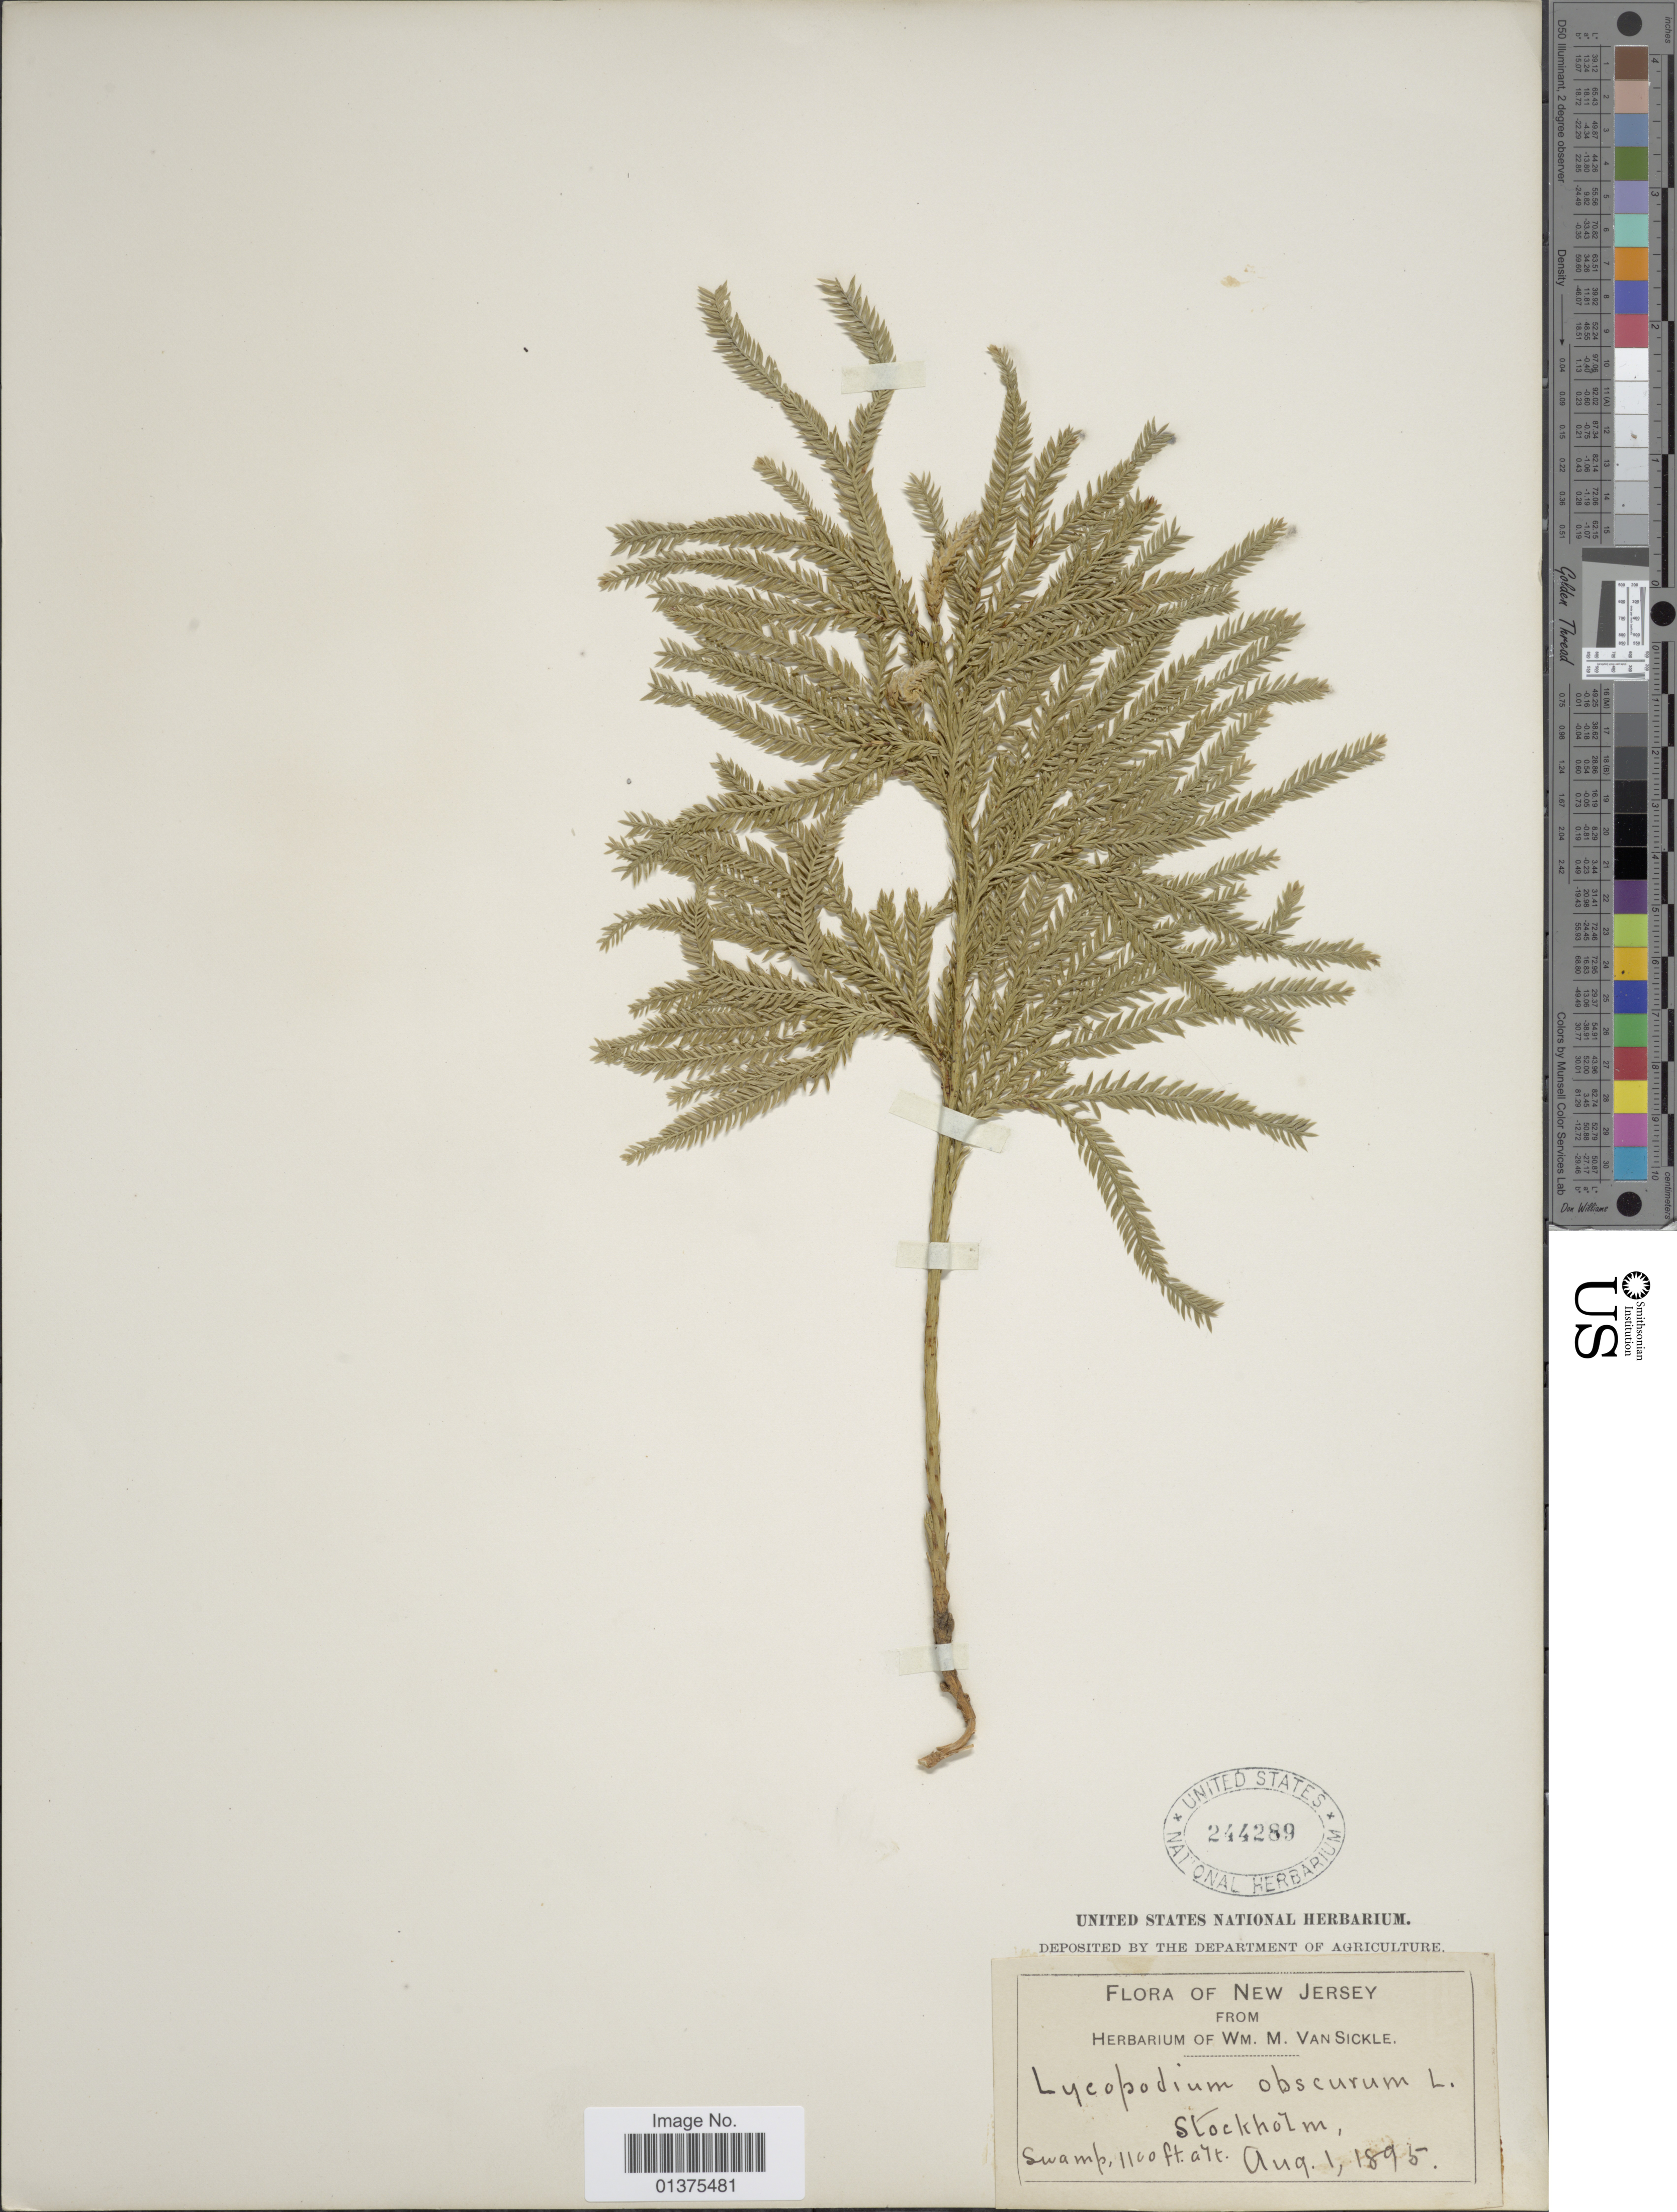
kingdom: Plantae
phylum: Tracheophyta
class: Lycopodiopsida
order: Lycopodiales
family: Lycopodiaceae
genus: Dendrolycopodium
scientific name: Dendrolycopodium obscurum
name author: (L.) A. Haines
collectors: ex herb. Wm. M. Van Sickle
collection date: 1895-08-01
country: United States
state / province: New Jersey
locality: Stockholm, swamp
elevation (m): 335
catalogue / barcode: US 244289